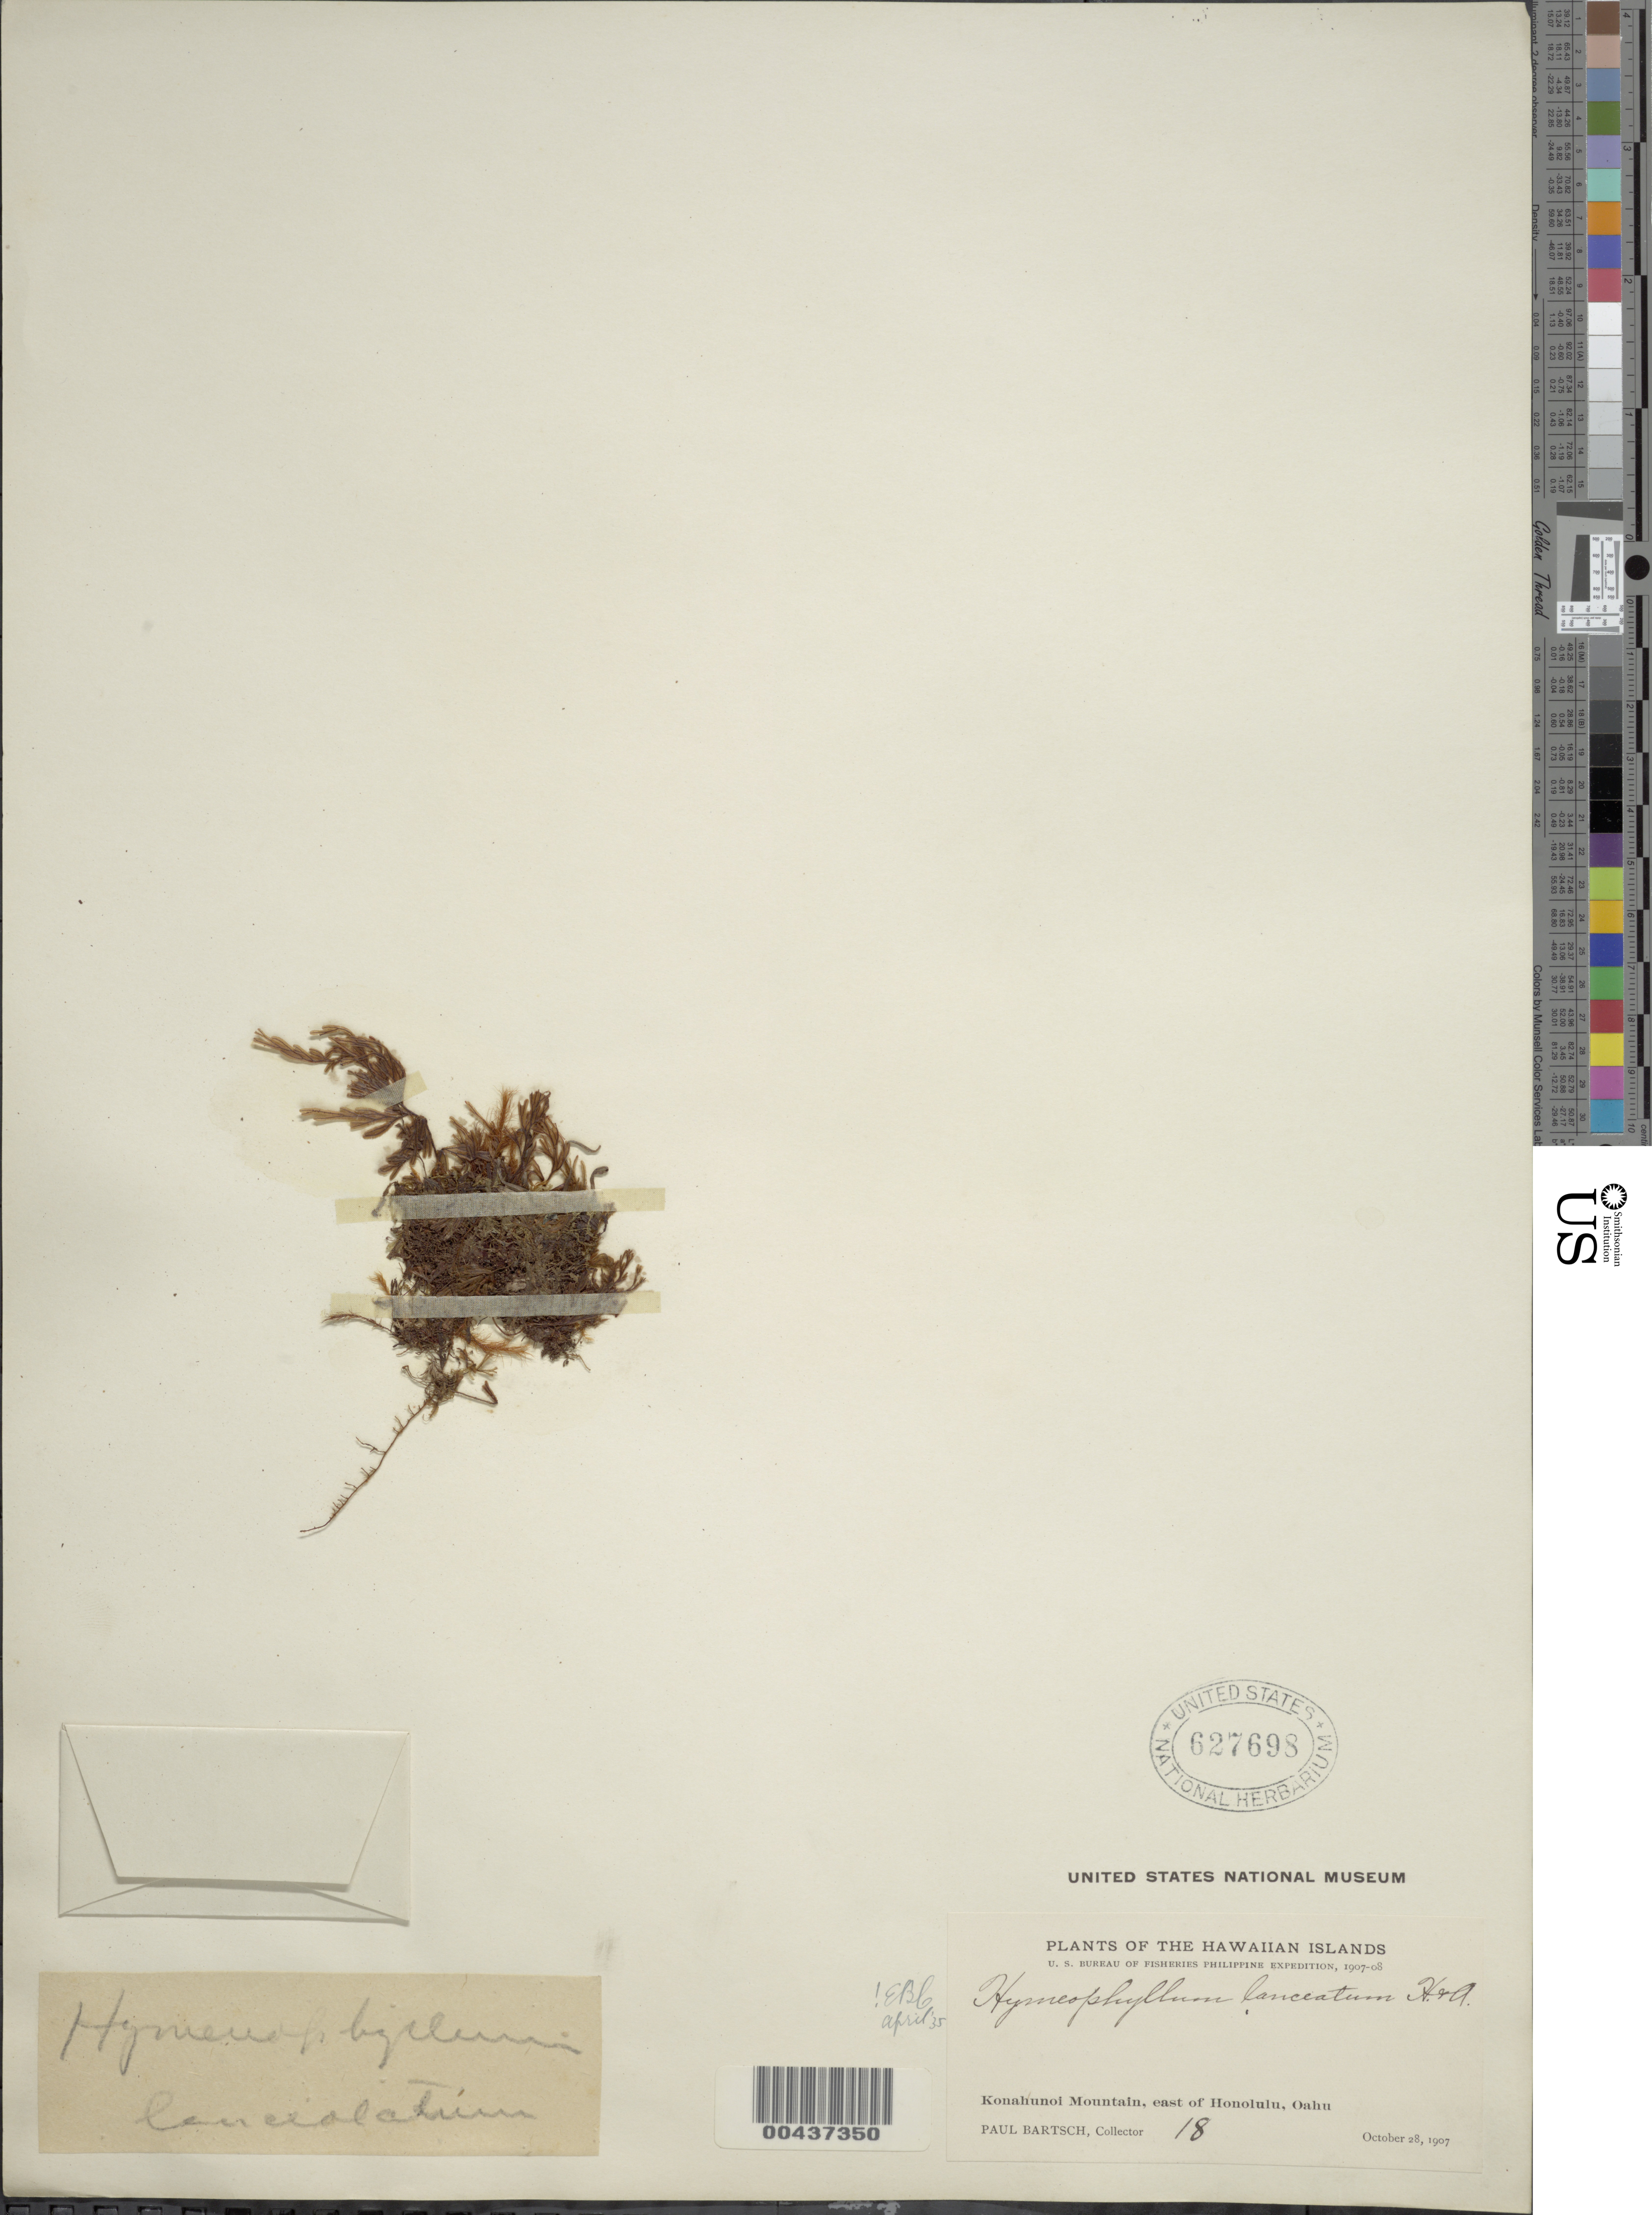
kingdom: Plantae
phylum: Tracheophyta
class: Polypodiopsida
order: Hymenophyllales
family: Hymenophyllaceae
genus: Hymenophyllum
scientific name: Hymenophyllum lanceolatum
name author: Hook. & Arn.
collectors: P. Bartsch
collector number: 18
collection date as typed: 28 Oct 1907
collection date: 1907-10-28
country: United States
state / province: Hawaii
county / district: Honolulu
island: Oahu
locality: Konahunoi Mountain, E of Honolulu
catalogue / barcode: US 627698